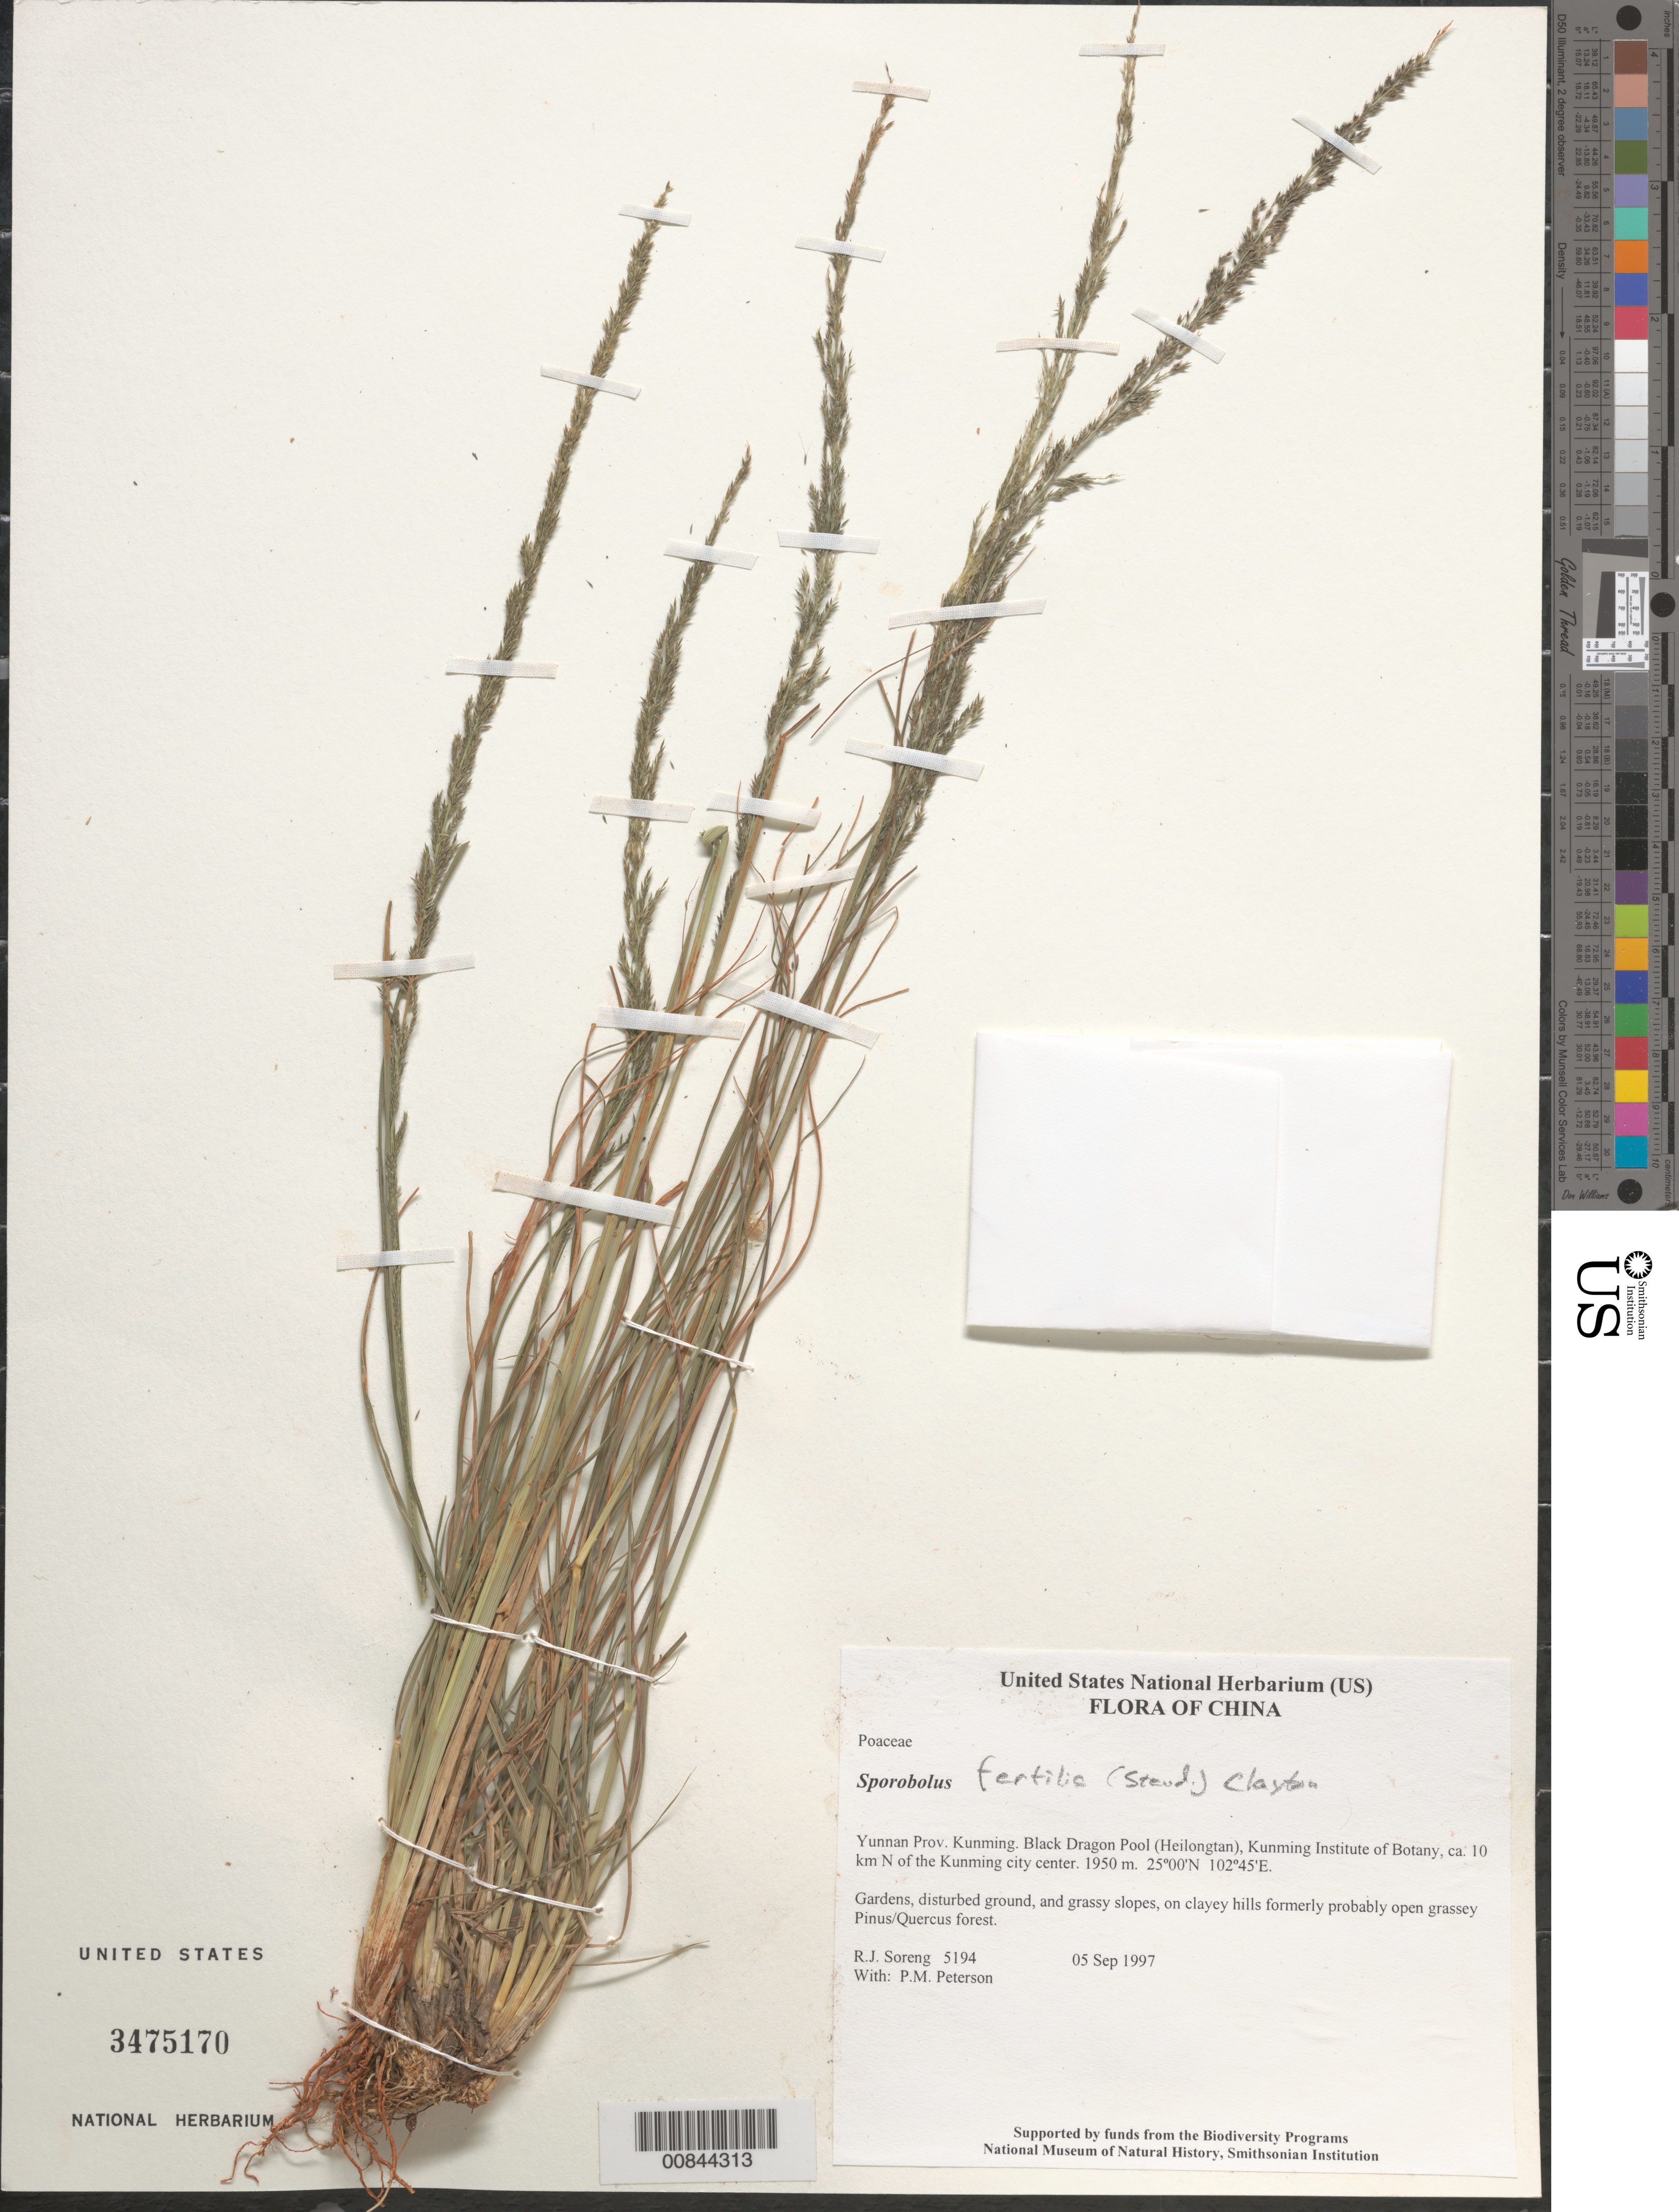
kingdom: Plantae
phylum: Tracheophyta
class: Liliopsida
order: Poales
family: Poaceae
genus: Sporobolus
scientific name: Sporobolus fertilis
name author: (Steud.) Clayton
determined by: Soreng, Robert J., Research Associate (BOT), Smithsonian Institution - National Museum of Natural History (UNITED STATES)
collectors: R. J. Soreng & P. M. Peterson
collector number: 5194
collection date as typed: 05 Sep 1997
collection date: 1997-09-05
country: China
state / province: Yunnan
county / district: Kunming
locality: Black Dragon Pool (Heilongtan), Kunming Institute of Botany, ca. 10 km N of the Kunming city center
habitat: Gardens, disturbed ground, and grassy slopes, on clayey hills formerly probably open grassey Pinus/Quercus forest.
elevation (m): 1950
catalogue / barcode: US 3475170